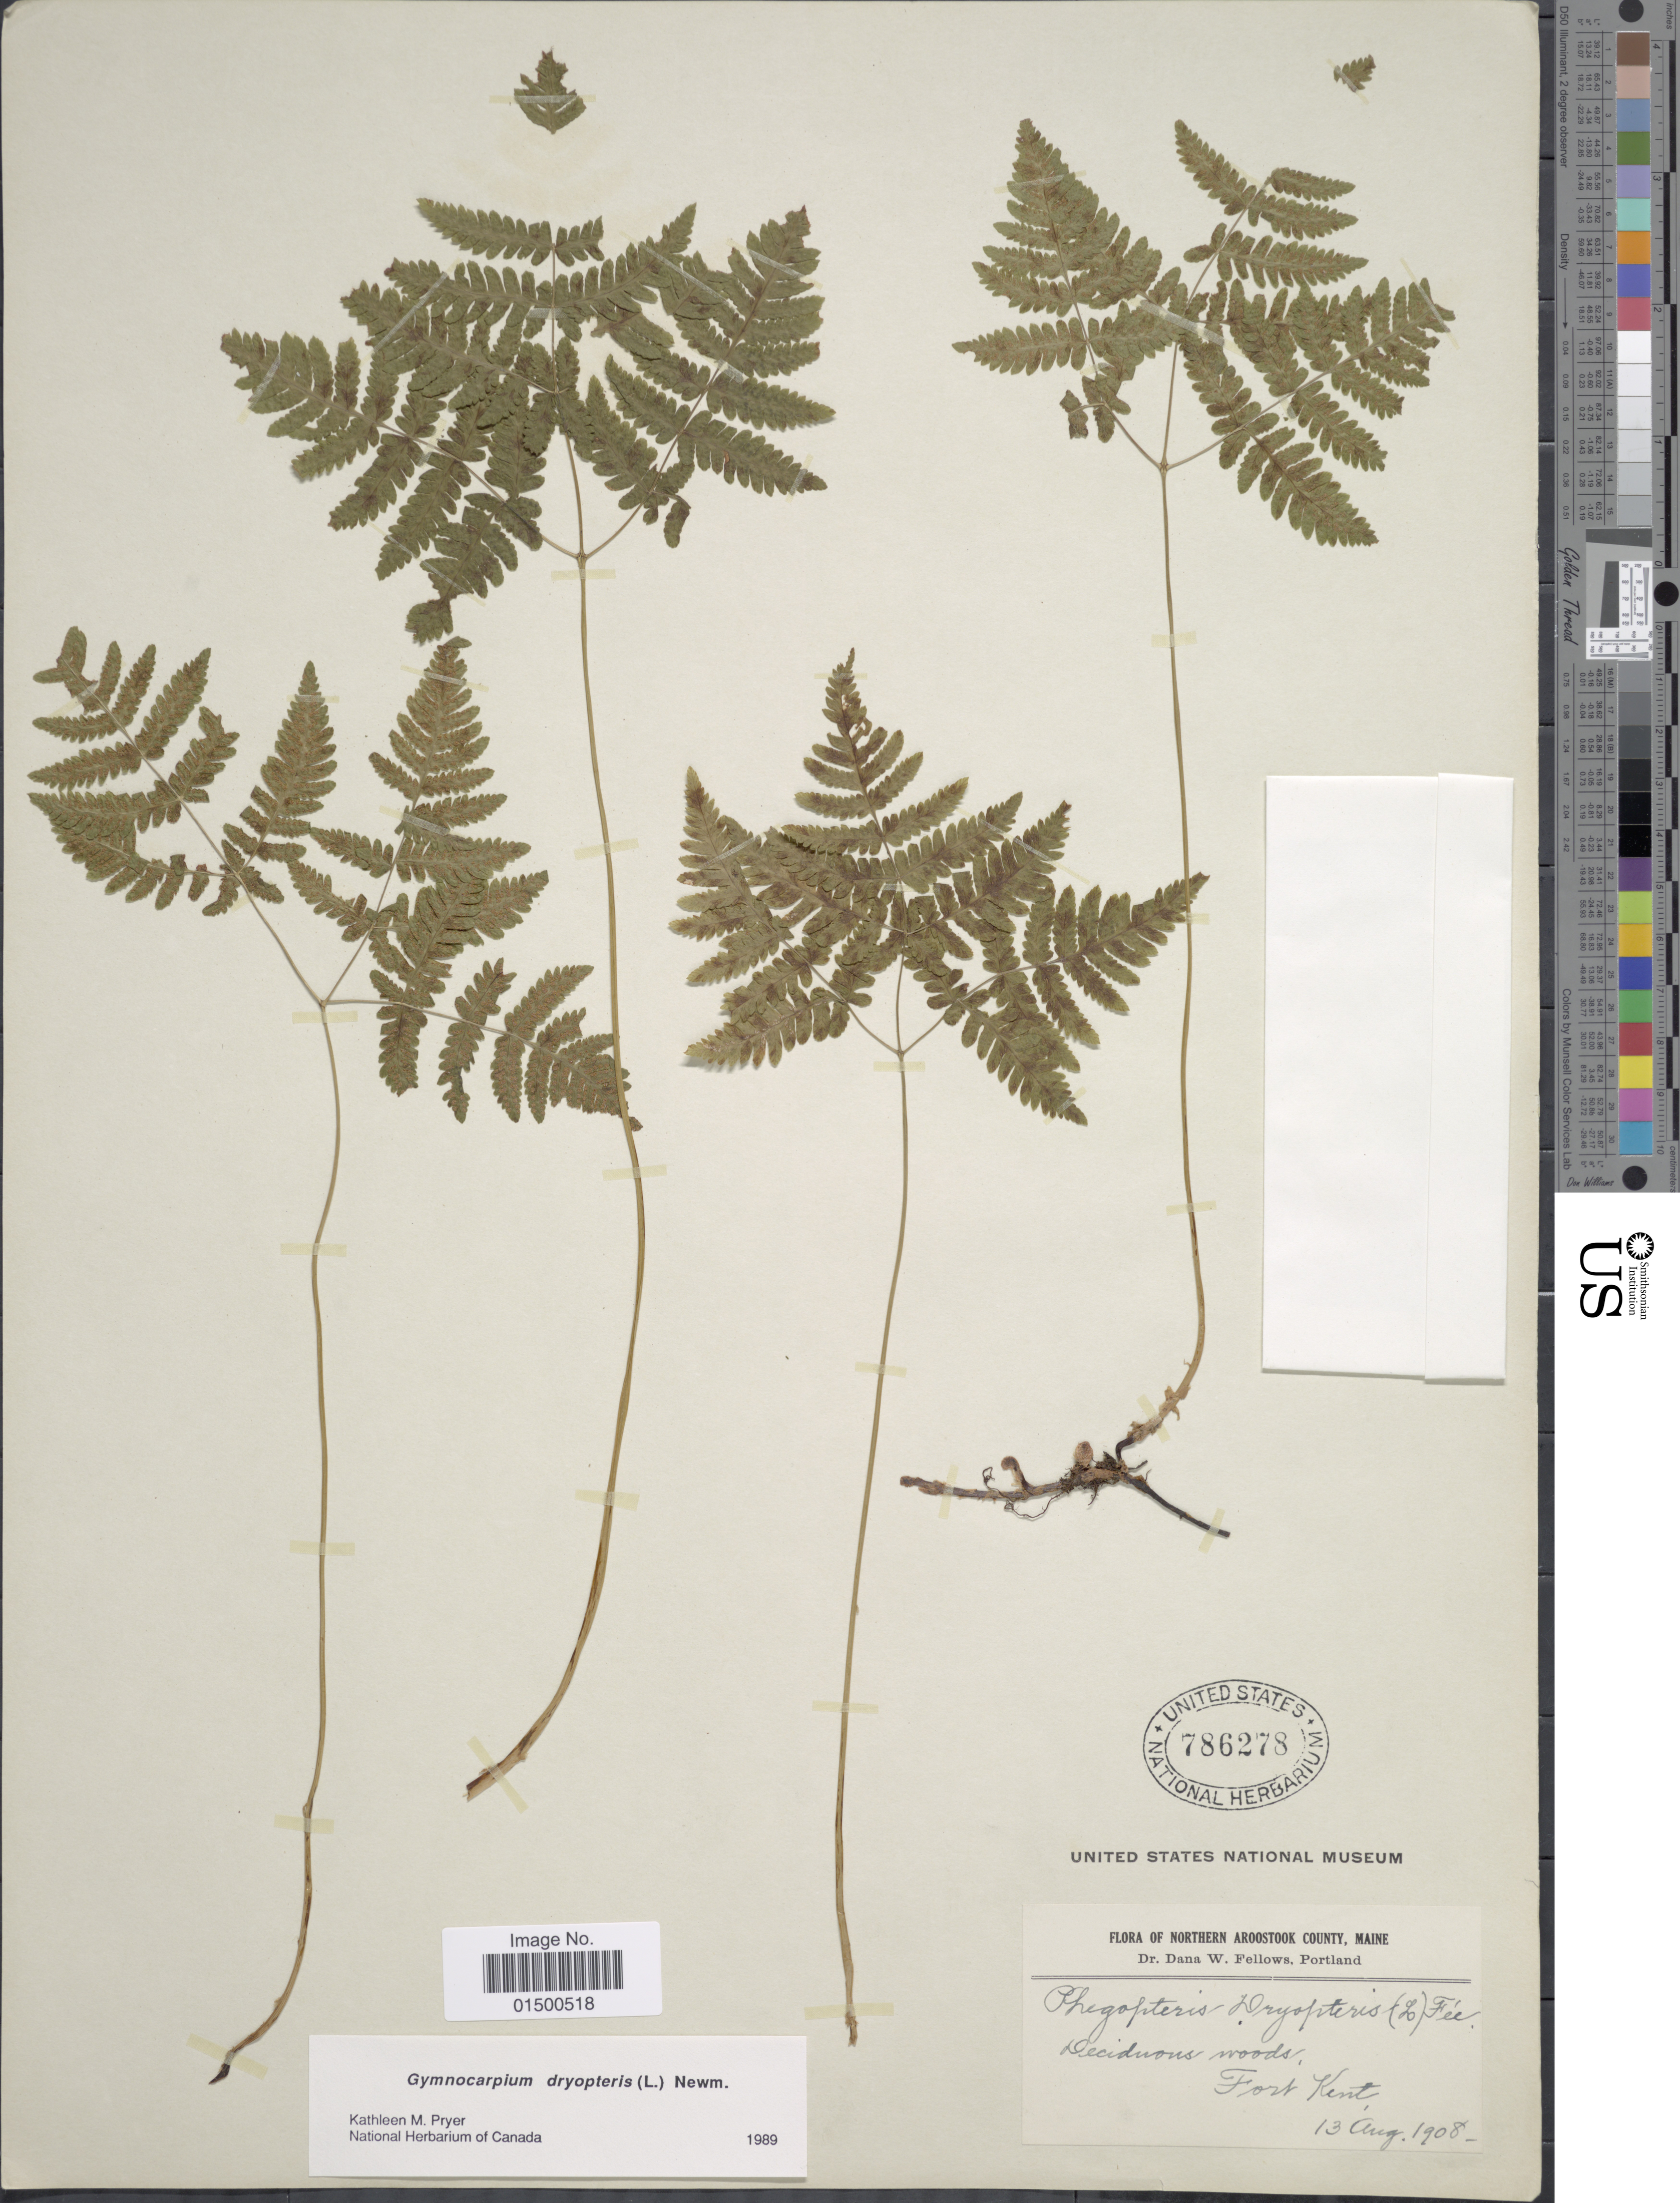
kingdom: Plantae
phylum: Tracheophyta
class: Polypodiopsida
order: Polypodiales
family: Cystopteridaceae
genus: Gymnocarpium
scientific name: Gymnocarpium dryopteris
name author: (L.) Newman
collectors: D. W. Fellows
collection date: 1908-08-13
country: United States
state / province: Maine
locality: Northern Aroostook County, Fort Kent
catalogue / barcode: US 786278